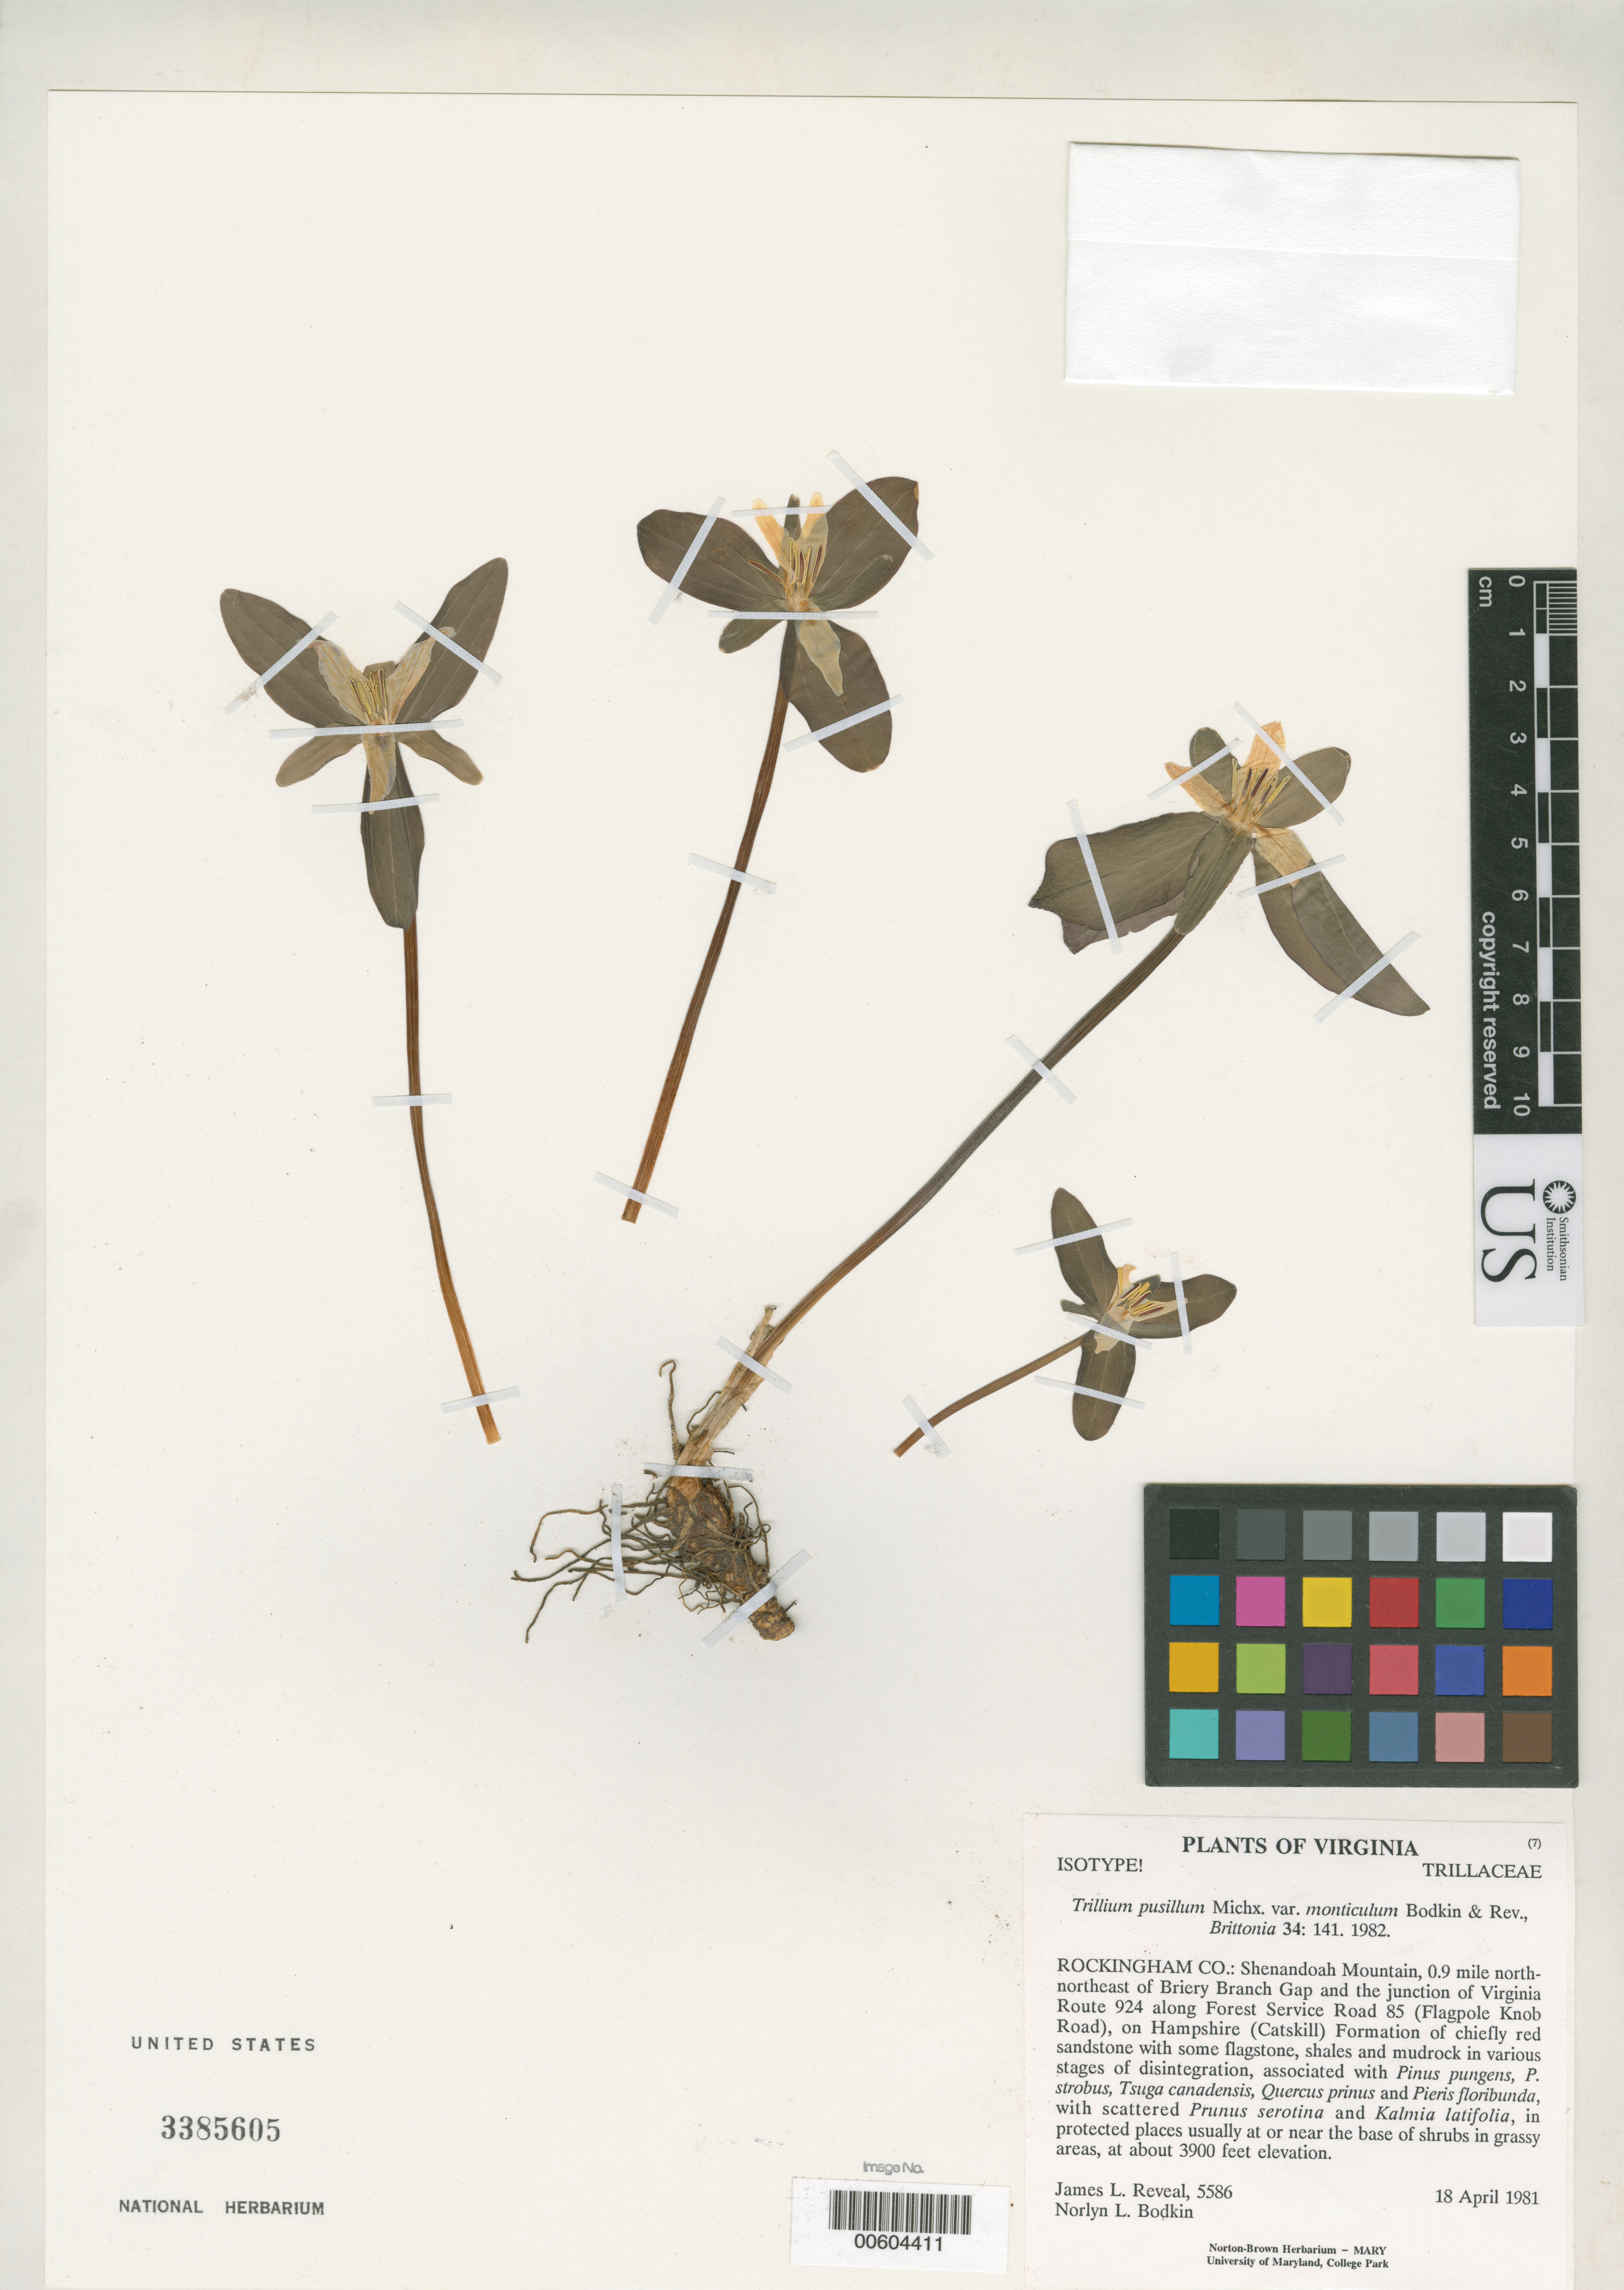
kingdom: Plantae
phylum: Tracheophyta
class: Liliopsida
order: Liliales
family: Melanthiaceae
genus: Trillium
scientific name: Trillium pusillum var. monticulum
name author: Bodkin & Reveal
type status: Isotype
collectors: J. L. Reveal & N. Bodkin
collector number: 5586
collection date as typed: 18 Apr 1981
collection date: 1981-04-18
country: United States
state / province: Virginia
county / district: Rockingham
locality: Shenandoah Mountain, 0.9 mi NNE of Briery Branch Gap & junction of Virginia Rt. 924 along Forest Service Rd 85 on Hampshire.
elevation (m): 1189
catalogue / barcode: US 3385605